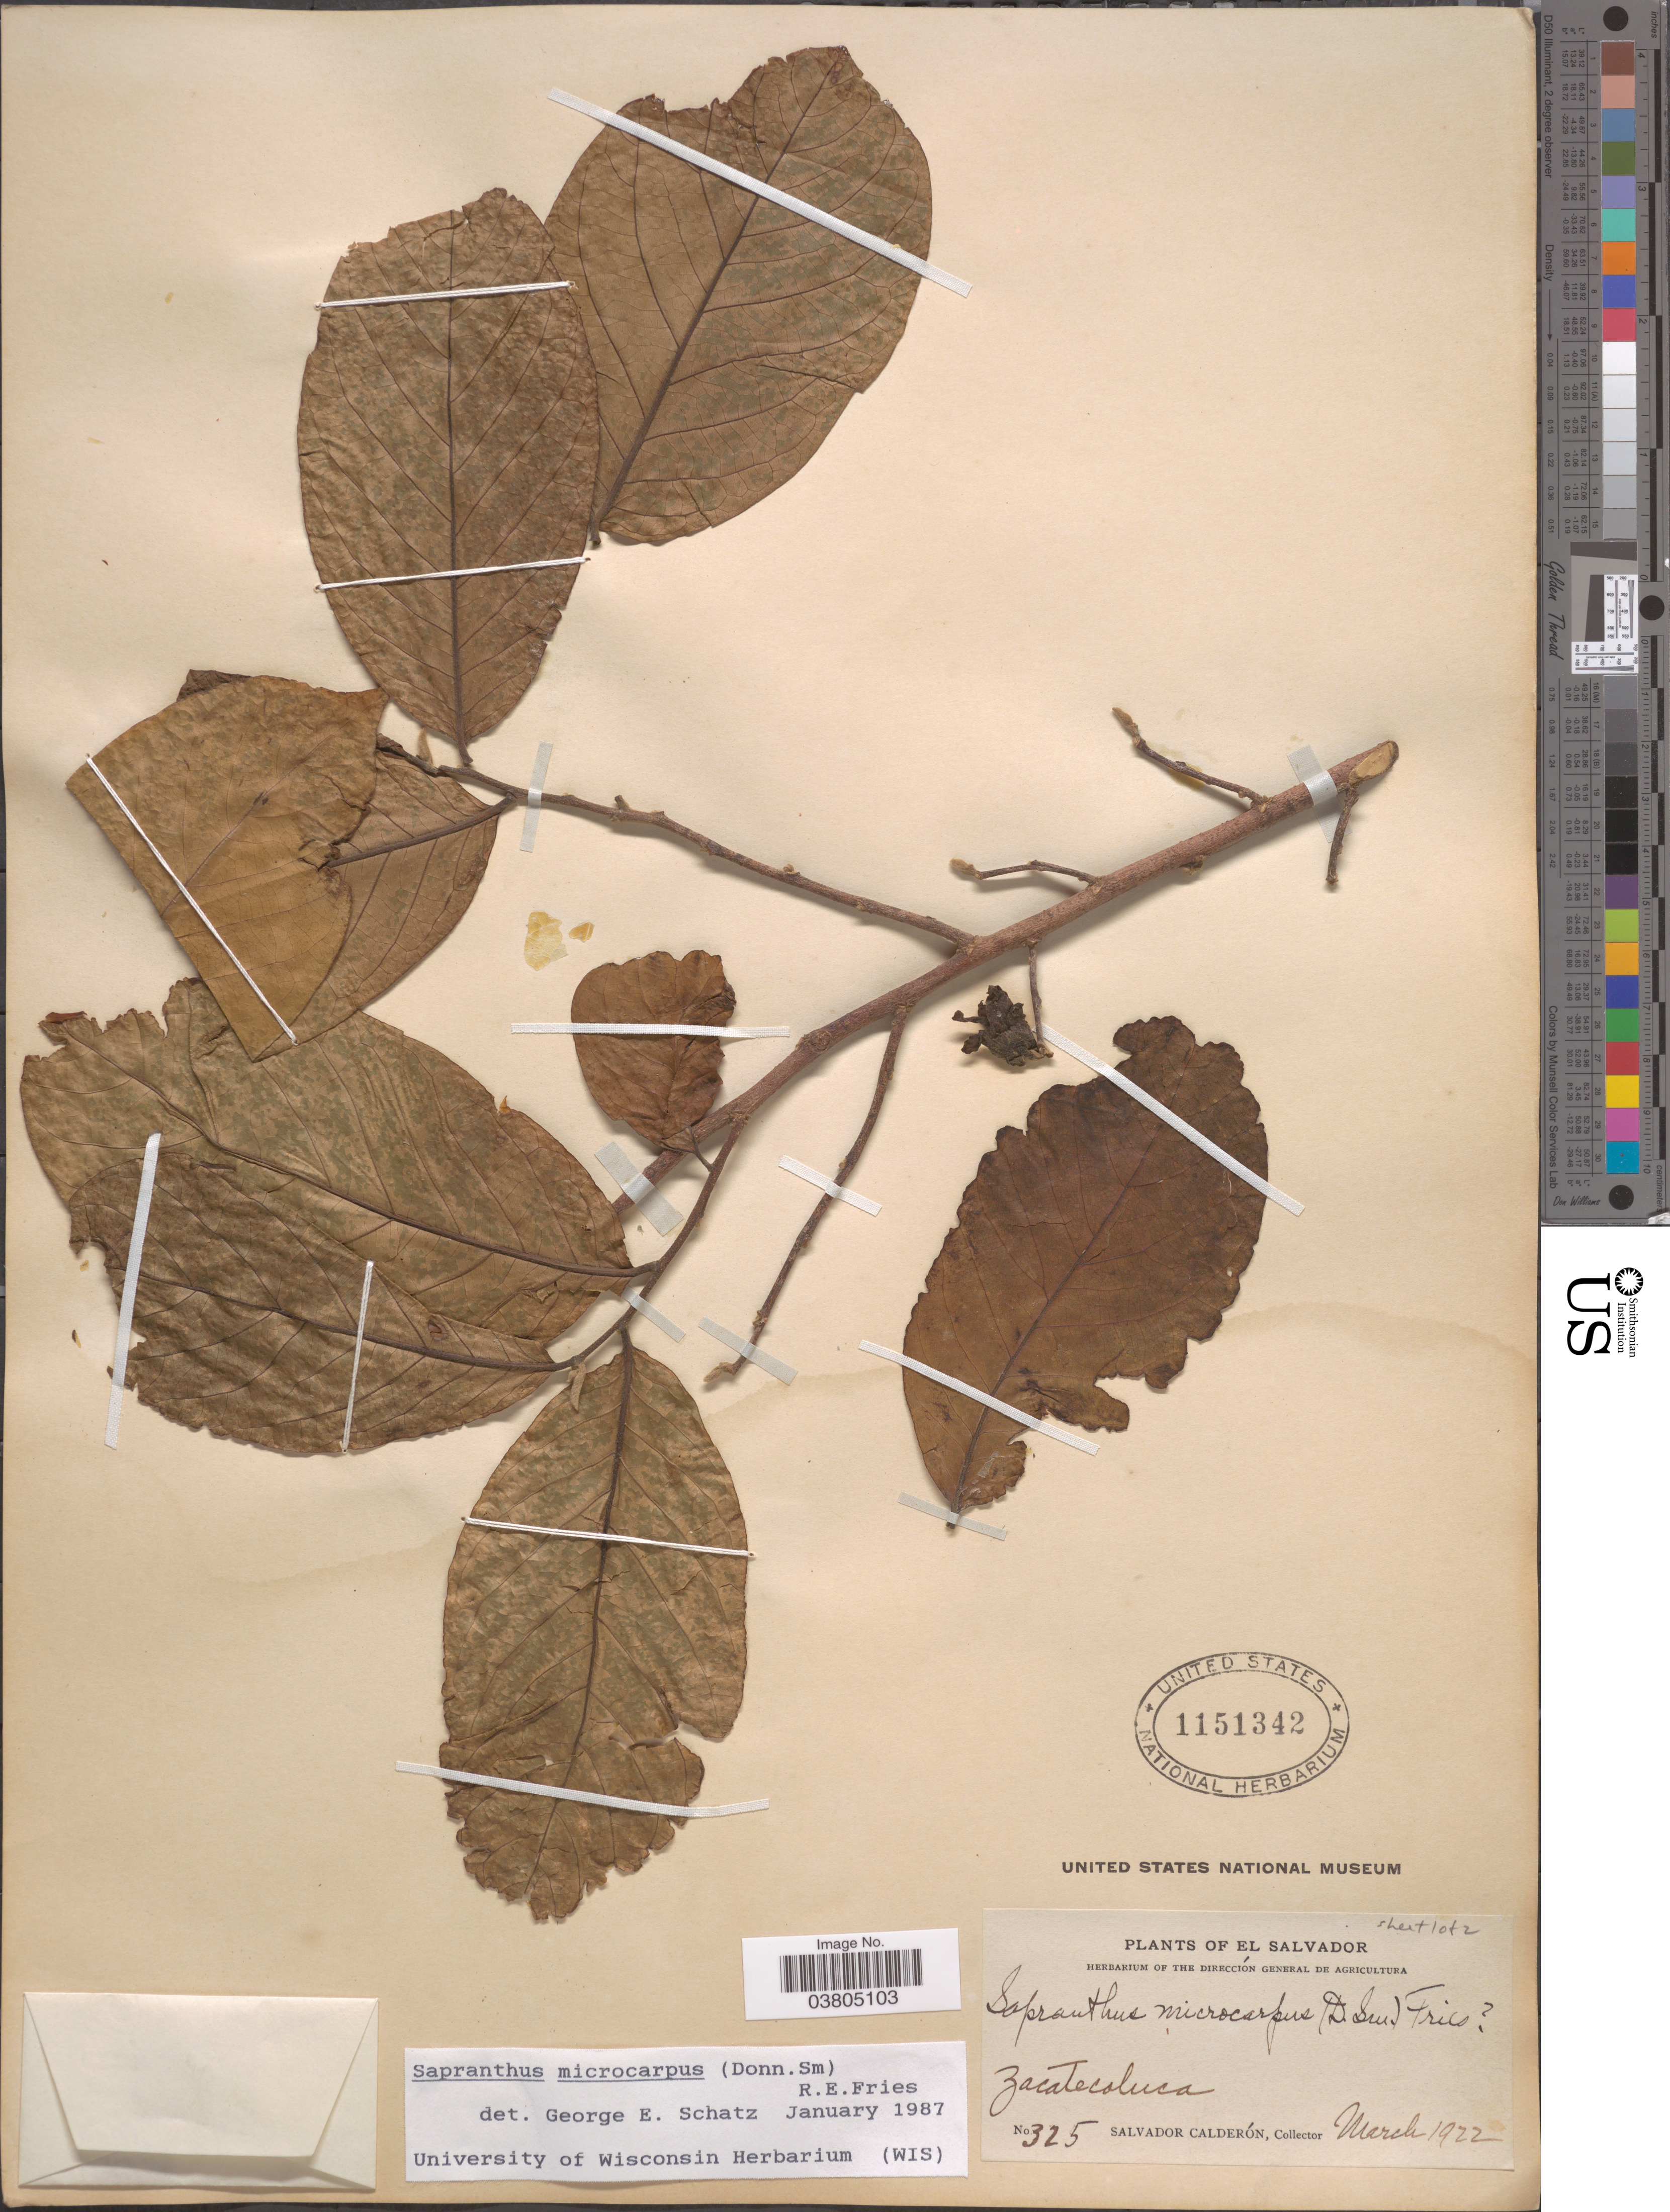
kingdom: Plantae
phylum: Tracheophyta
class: Magnoliopsida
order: Magnoliales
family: Annonaceae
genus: Sapranthus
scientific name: Sapranthus microcarpus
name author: (Donn. Sm.) R.E. Fr.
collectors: S. Calderón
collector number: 325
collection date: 1922-03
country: El Salvador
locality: Zacatecoluca.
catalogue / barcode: US 1151342